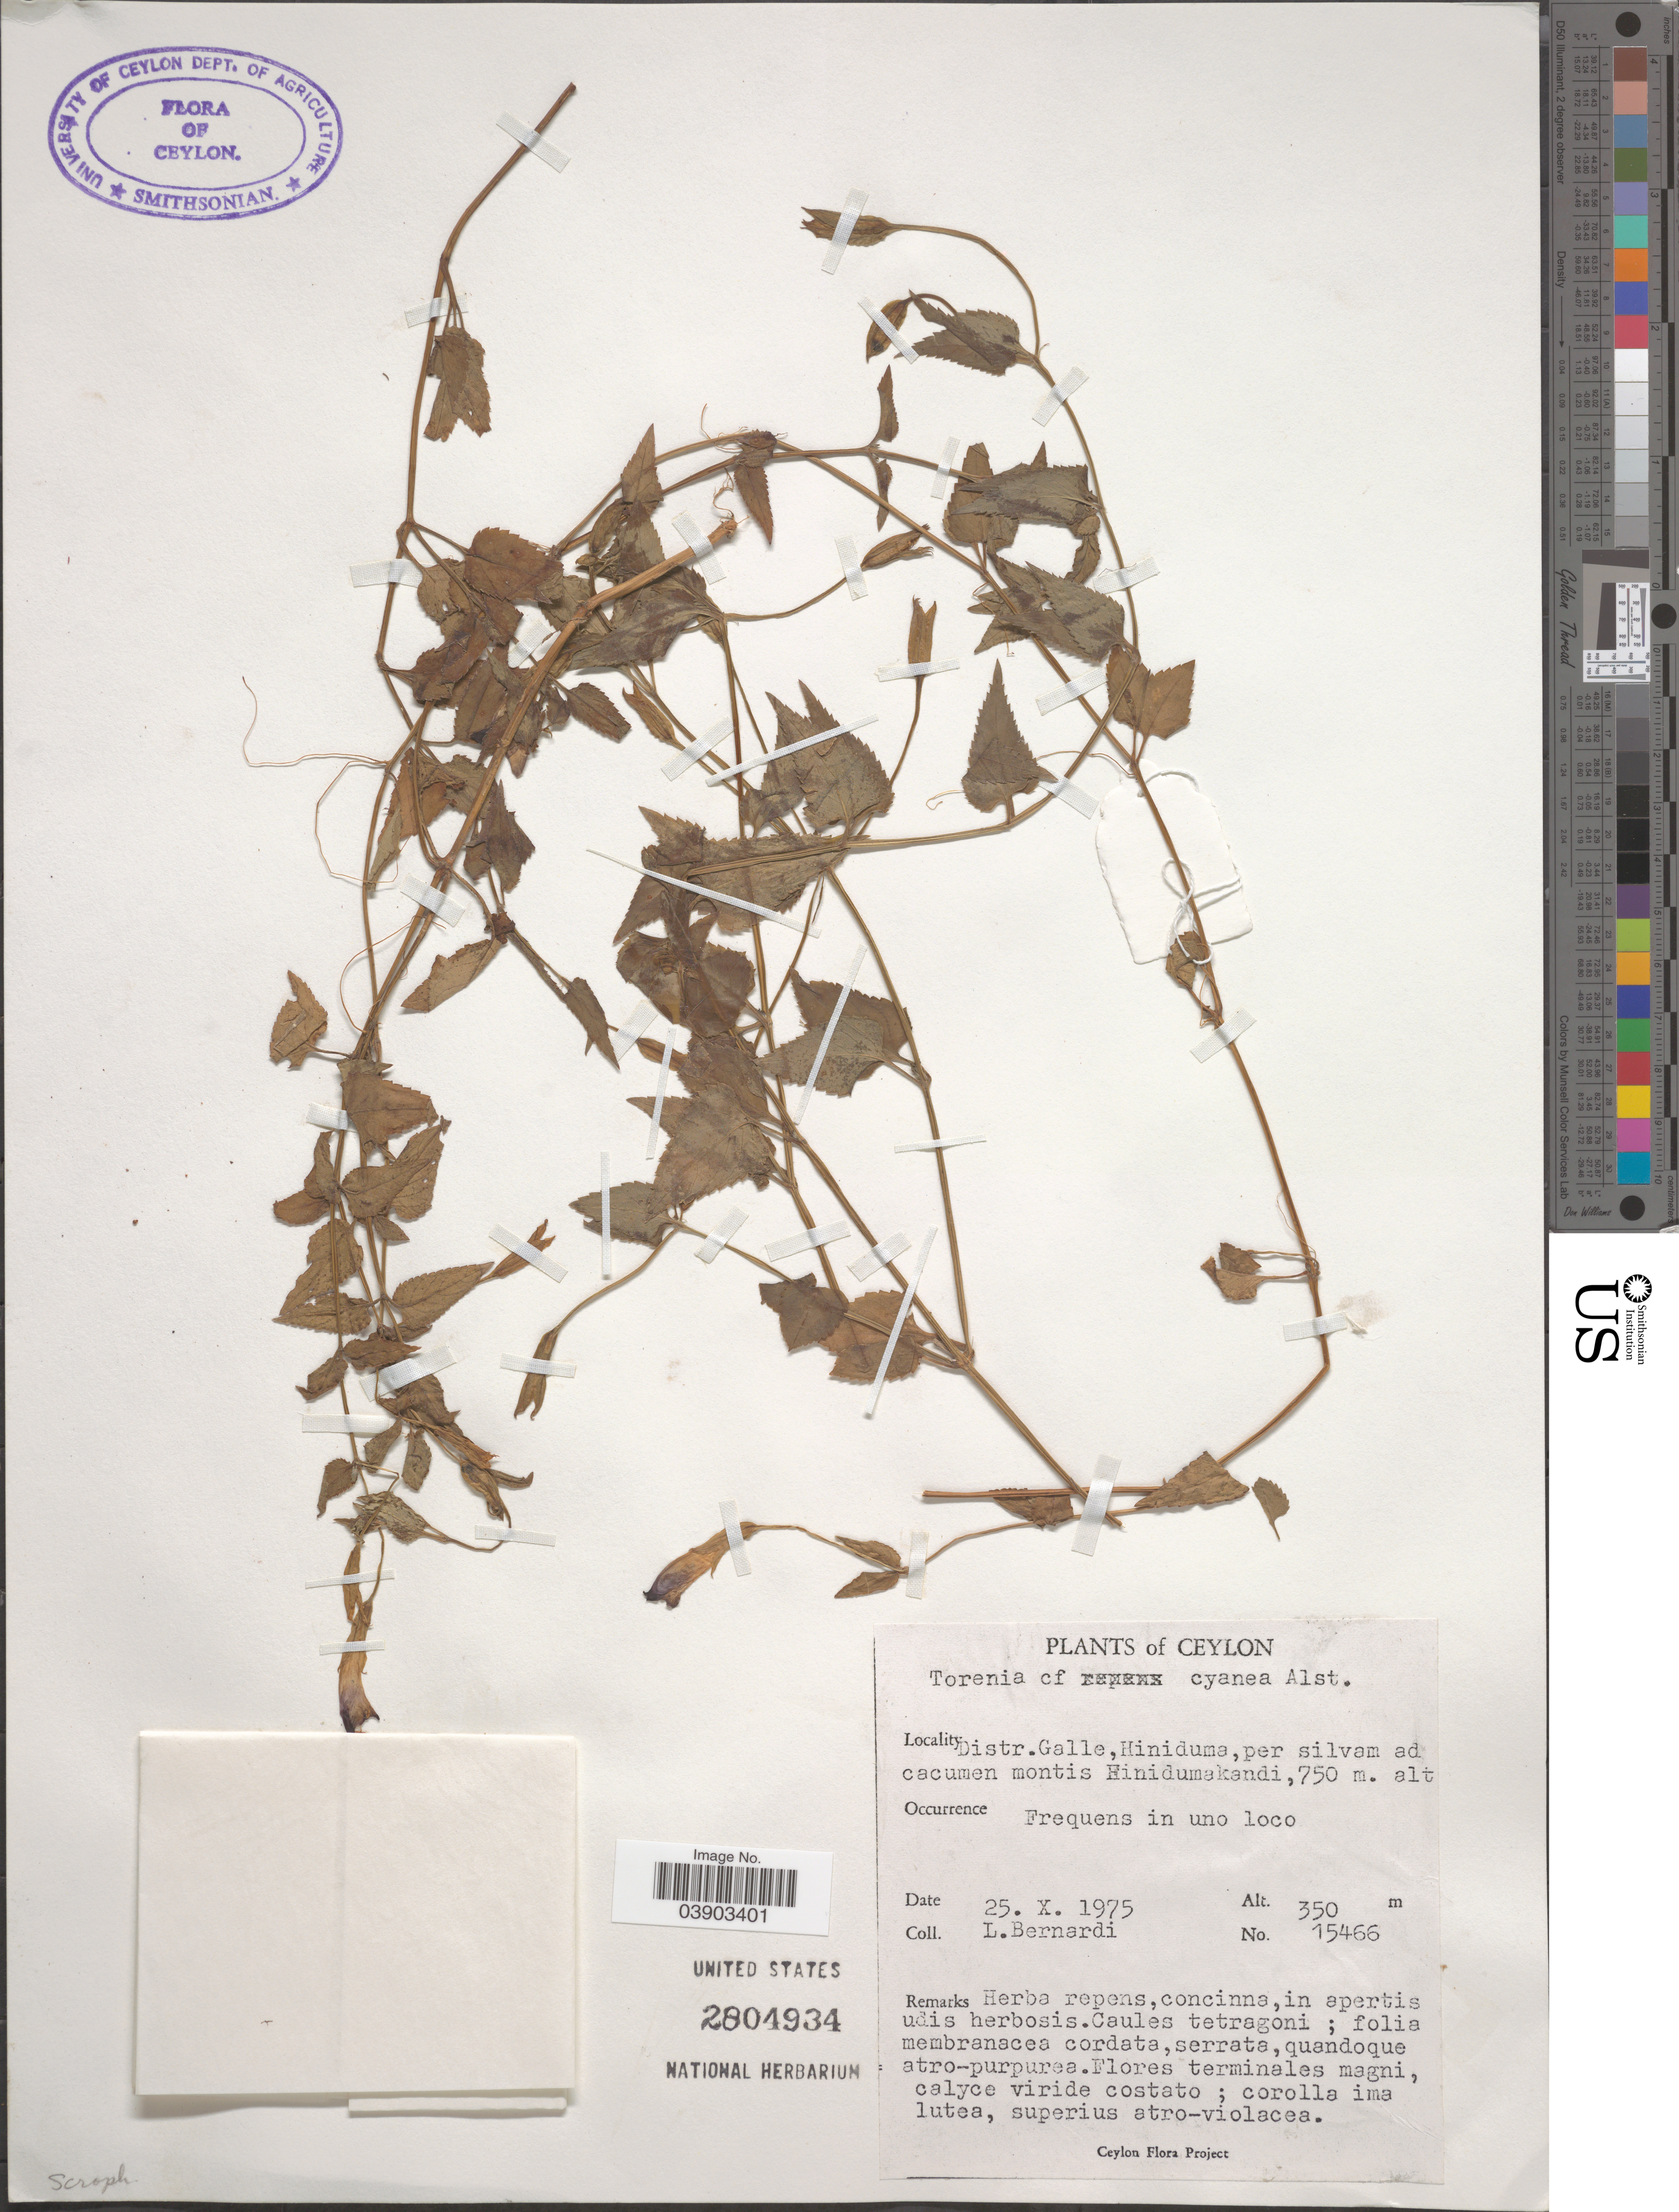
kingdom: Plantae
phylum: Tracheophyta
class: Magnoliopsida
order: Lamiales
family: Linderniaceae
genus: Torenia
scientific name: Torenia cyanea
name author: Alston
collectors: L. Bernardi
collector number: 15466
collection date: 1975-10-25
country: Sri Lanka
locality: Ceylon. Distr. Galle, Hiniduma, per silvam ad cacumen montis Finidumakandi.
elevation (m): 350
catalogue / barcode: US 2804934